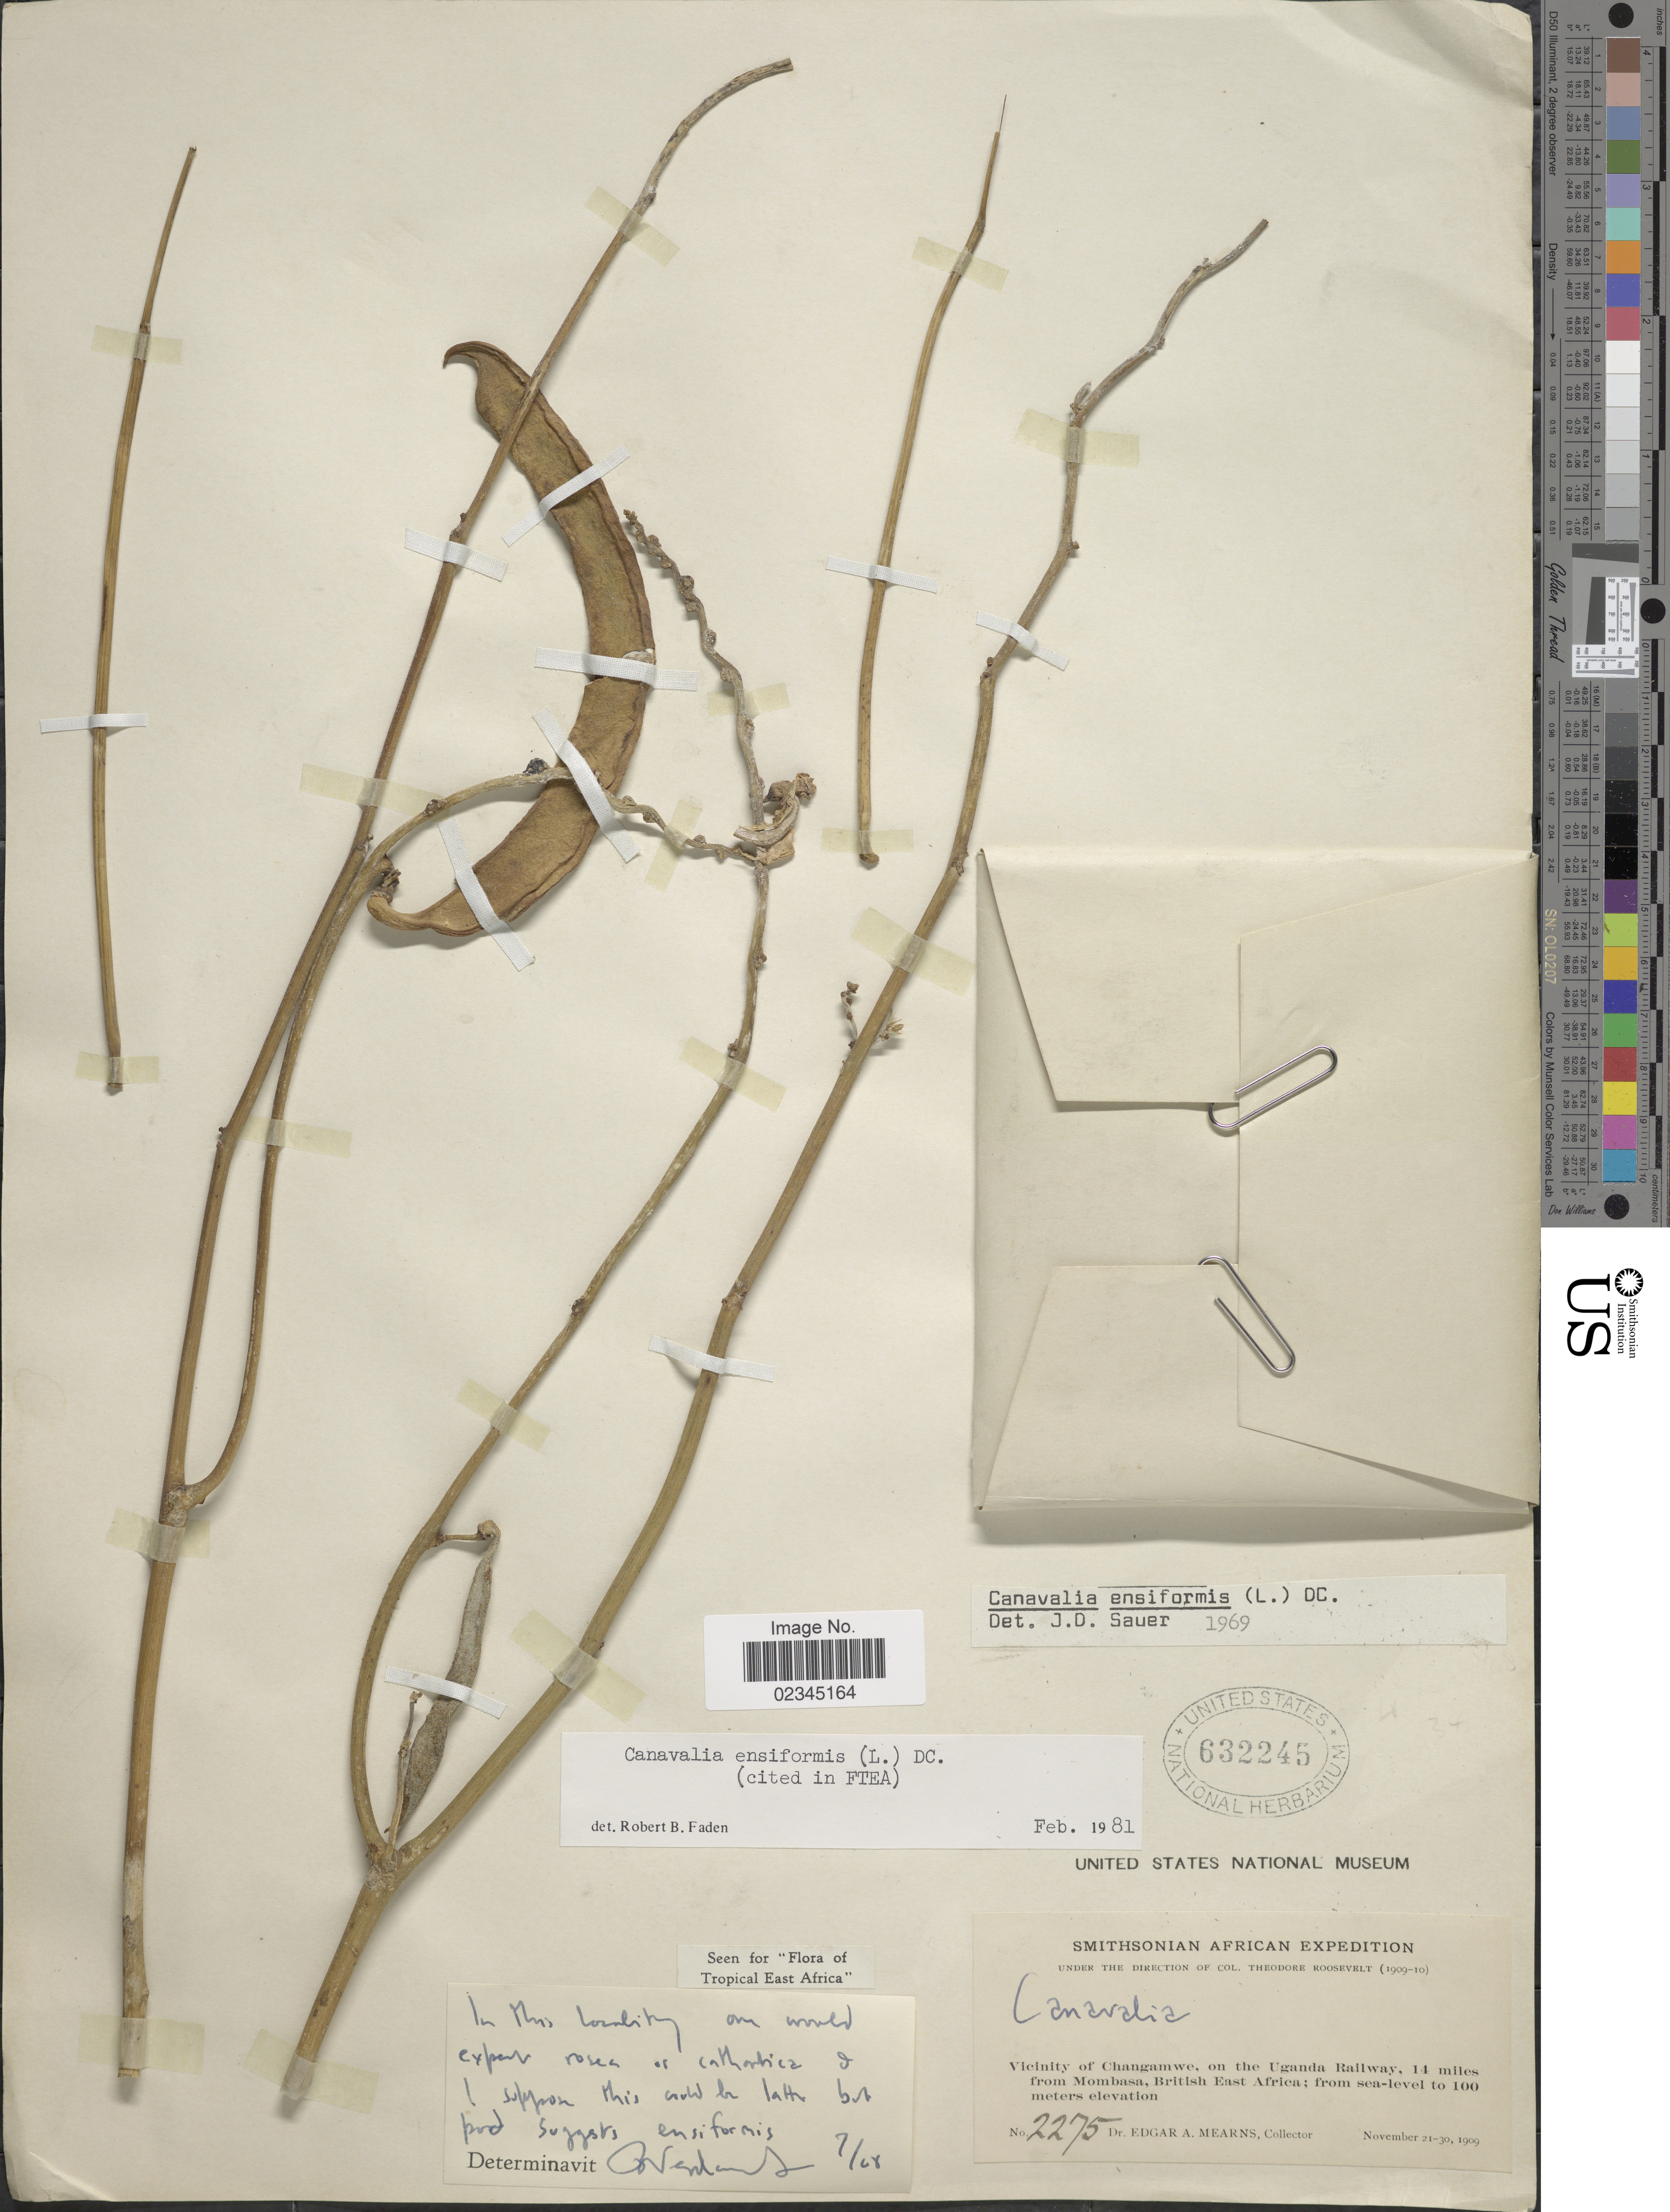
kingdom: Plantae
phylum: Tracheophyta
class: Magnoliopsida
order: Fabales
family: Fabaceae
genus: Canavalia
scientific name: Canavalia ensiformis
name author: (L.) DC.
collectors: E. A. Mearns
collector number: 2275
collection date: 1909-11-21/1909-11-30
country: Kenya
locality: Vicinity of Changamwe, on the Uganda Railway, 14 miles from Mombasa, British East Africa.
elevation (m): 100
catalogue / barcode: US 632245